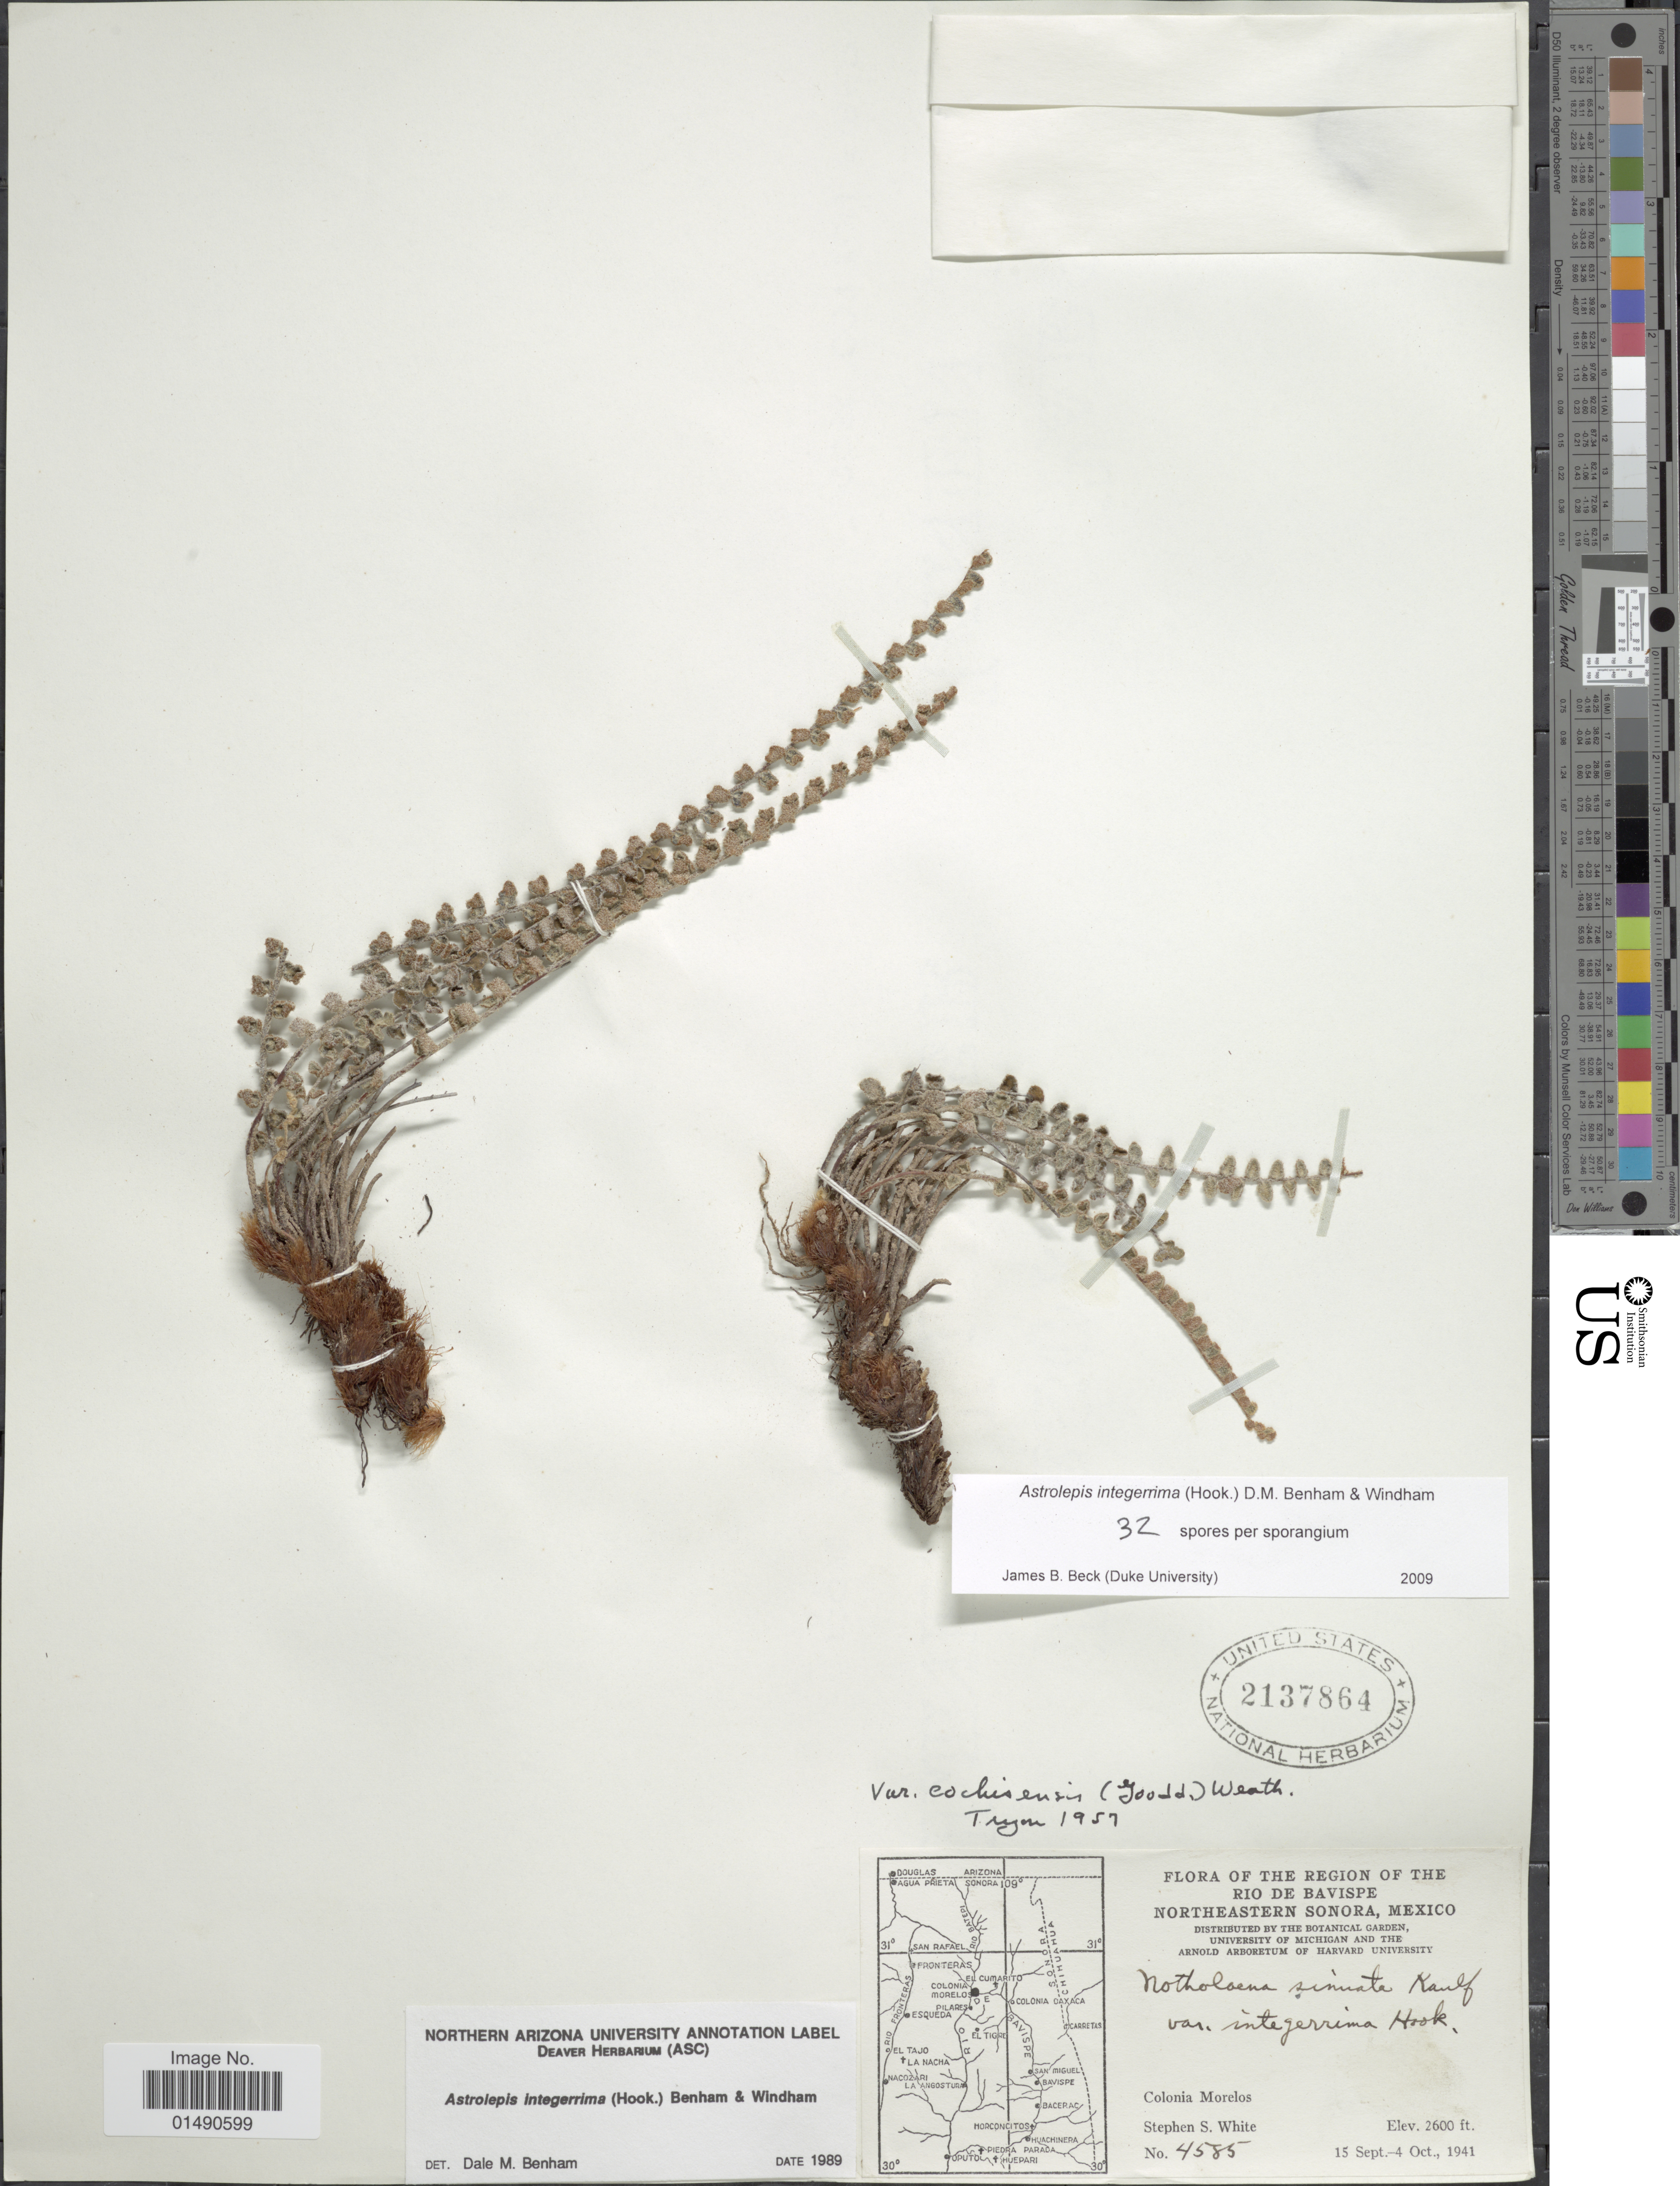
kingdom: Plantae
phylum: Tracheophyta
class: Polypodiopsida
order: Polypodiales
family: Pteridaceae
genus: Astrolepis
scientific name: Astrolepis integerrima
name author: (Hook.) D.M. Benham & Windham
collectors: S. S. White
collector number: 4585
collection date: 1941-07-15/1941-10-04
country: Mexico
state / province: Sonora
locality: Rio de Bavispe, Northeastern Sonora, Colonia Morelos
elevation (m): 792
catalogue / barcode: US 2137864